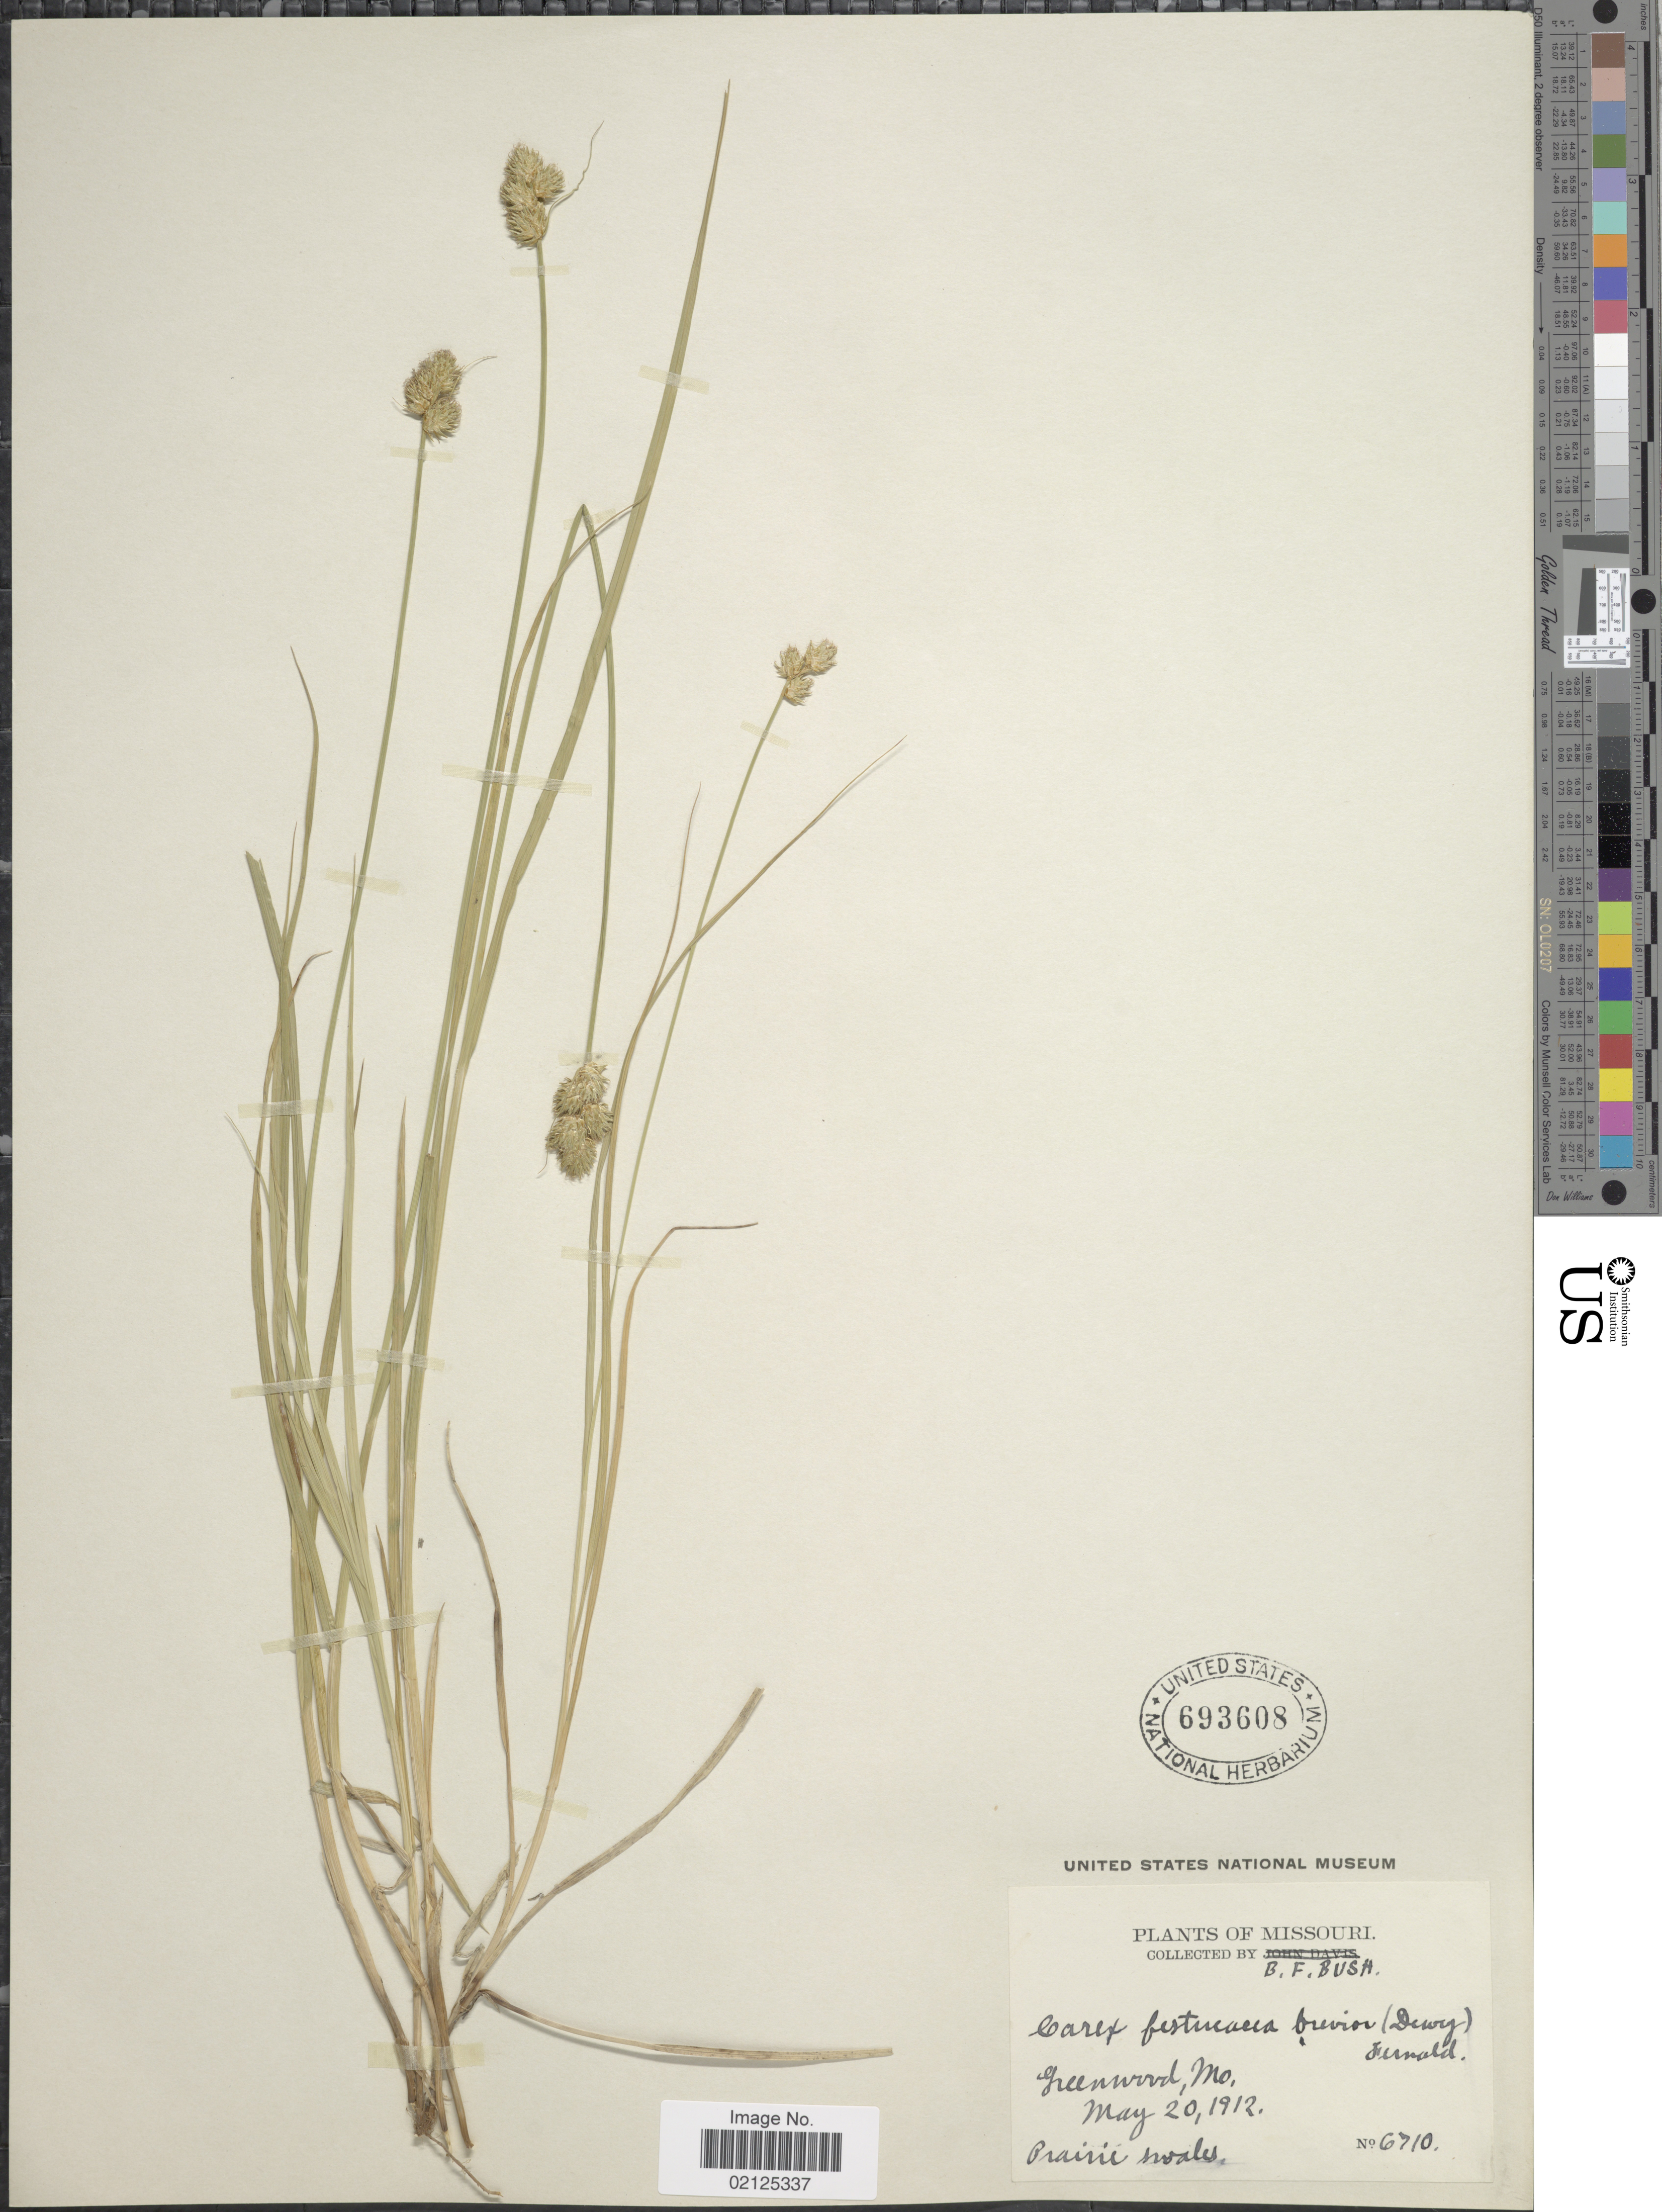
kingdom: Plantae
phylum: Tracheophyta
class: Liliopsida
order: Poales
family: Cyperaceae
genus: Carex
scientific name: Carex molesta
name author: Mack.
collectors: B. F. Bush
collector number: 6710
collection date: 1912-05-20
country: United States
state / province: Missouri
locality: Greenwood, Prairie woods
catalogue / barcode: US 693608